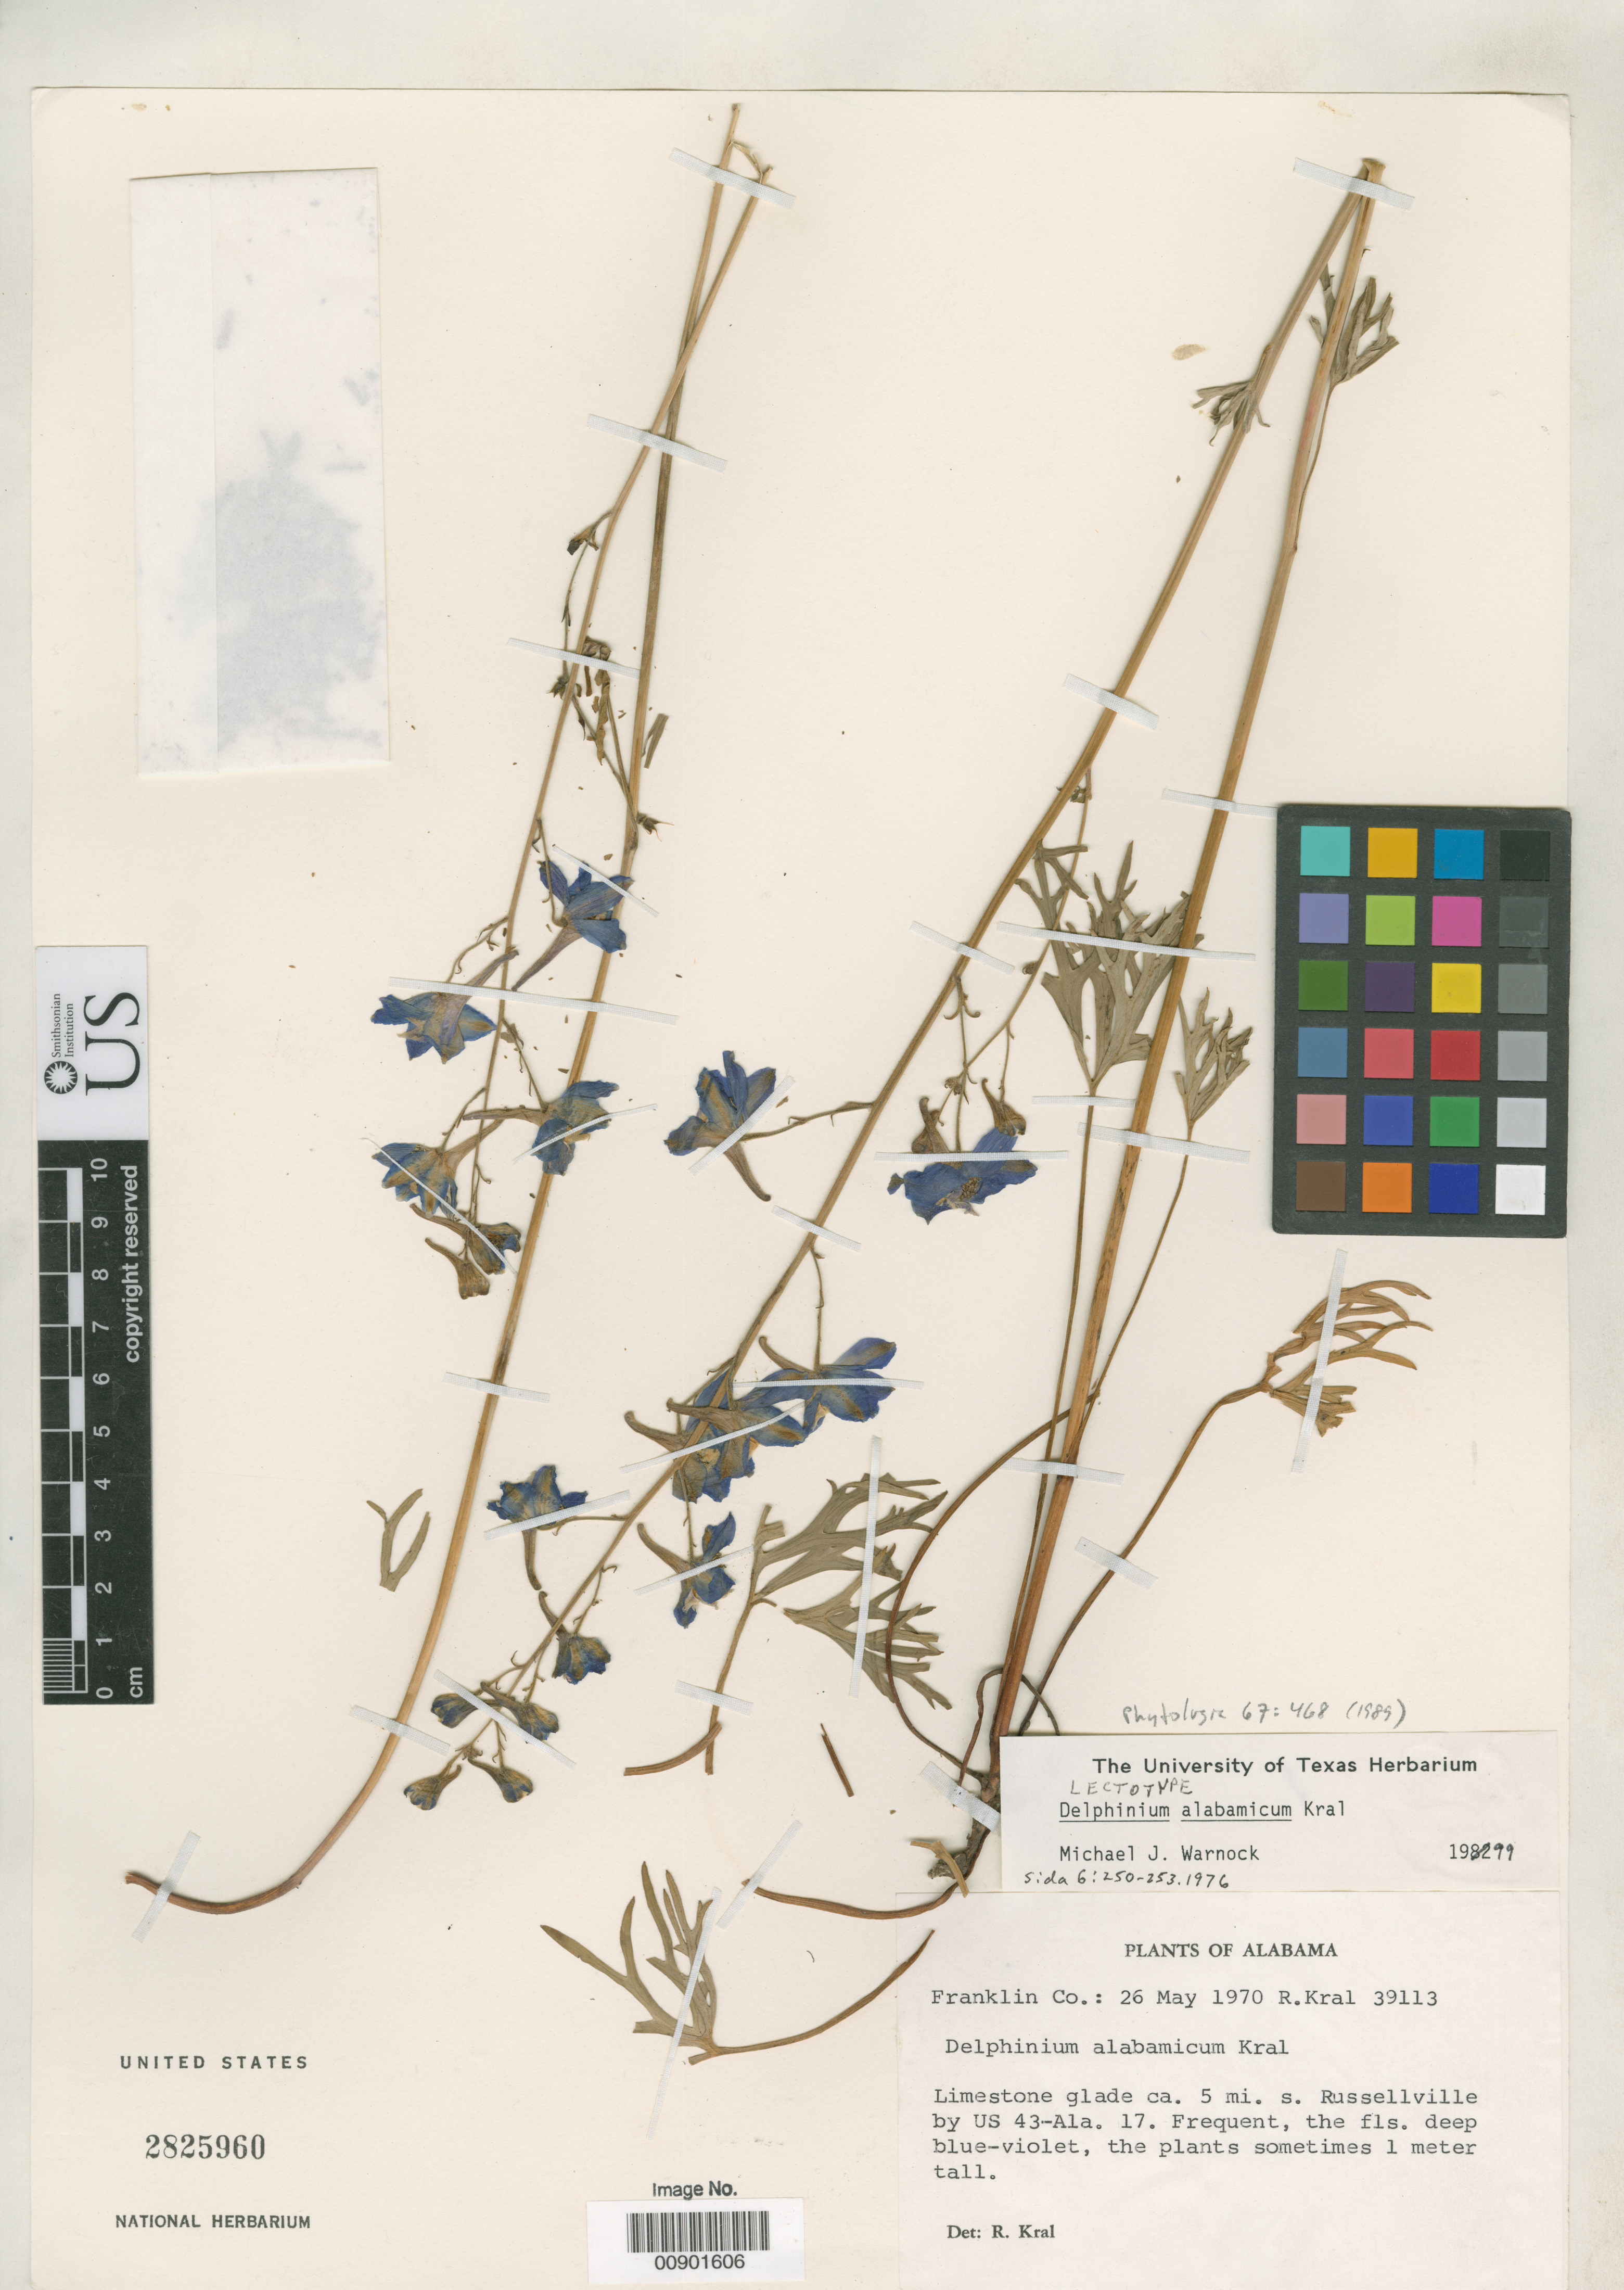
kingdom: Plantae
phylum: Tracheophyta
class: Magnoliopsida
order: Ranunculales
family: Ranunculaceae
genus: Delphinium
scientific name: Delphinium alabamicum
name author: Kral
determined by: Warnock, M. J., (SHST), Sam Houston State University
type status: Lectotype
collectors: R. Kral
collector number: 39113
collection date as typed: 26 May 1970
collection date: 1970-05-26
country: United States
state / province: Alabama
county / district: Franklin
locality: Limestone glade ca. 5 mi. s. Russellville by US 43-Ala. 17.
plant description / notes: Protologue cites holotype at US, but apparently 3 sheets found at US with no clear indication which is holotype.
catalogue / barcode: US 2825960